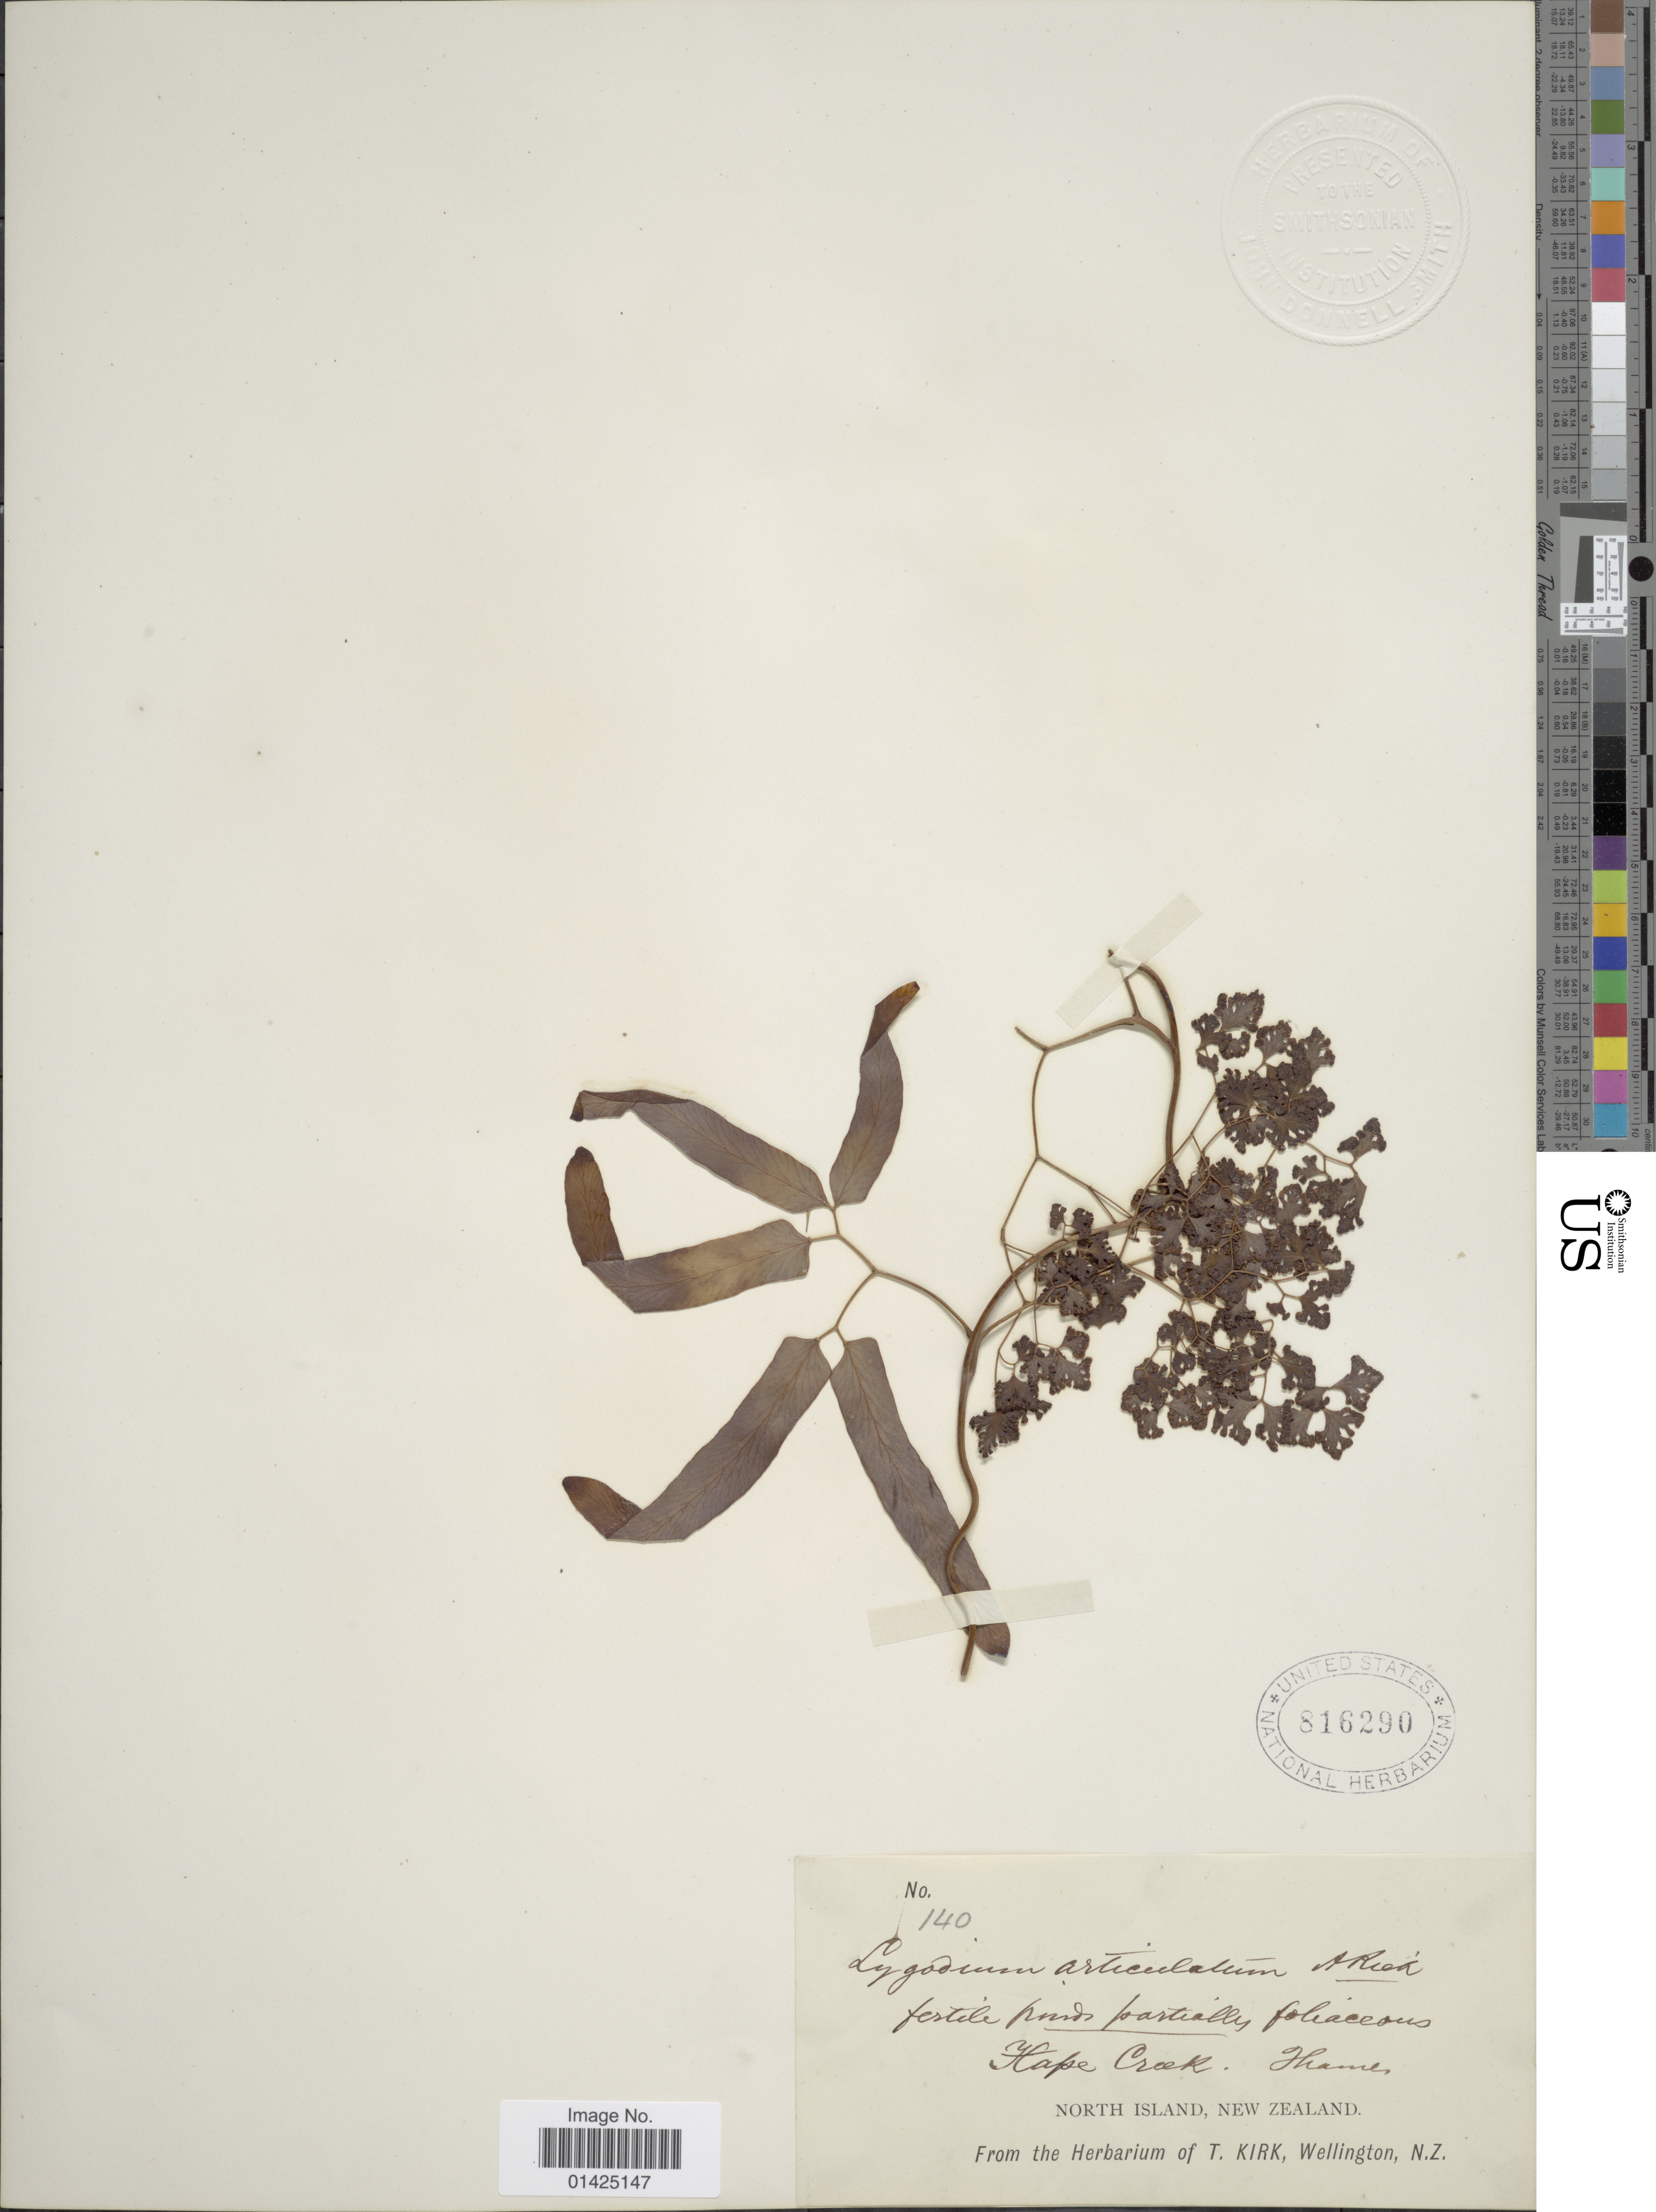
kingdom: Plantae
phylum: Tracheophyta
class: Polypodiopsida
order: Schizaeales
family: Lygodiaceae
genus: Lygodium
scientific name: Lygodium articulatum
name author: A. Rich.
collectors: ex Herb. T. Kirk, Wellington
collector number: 140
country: New Zealand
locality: North Island. Hape Creek, Thames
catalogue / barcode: US 816290